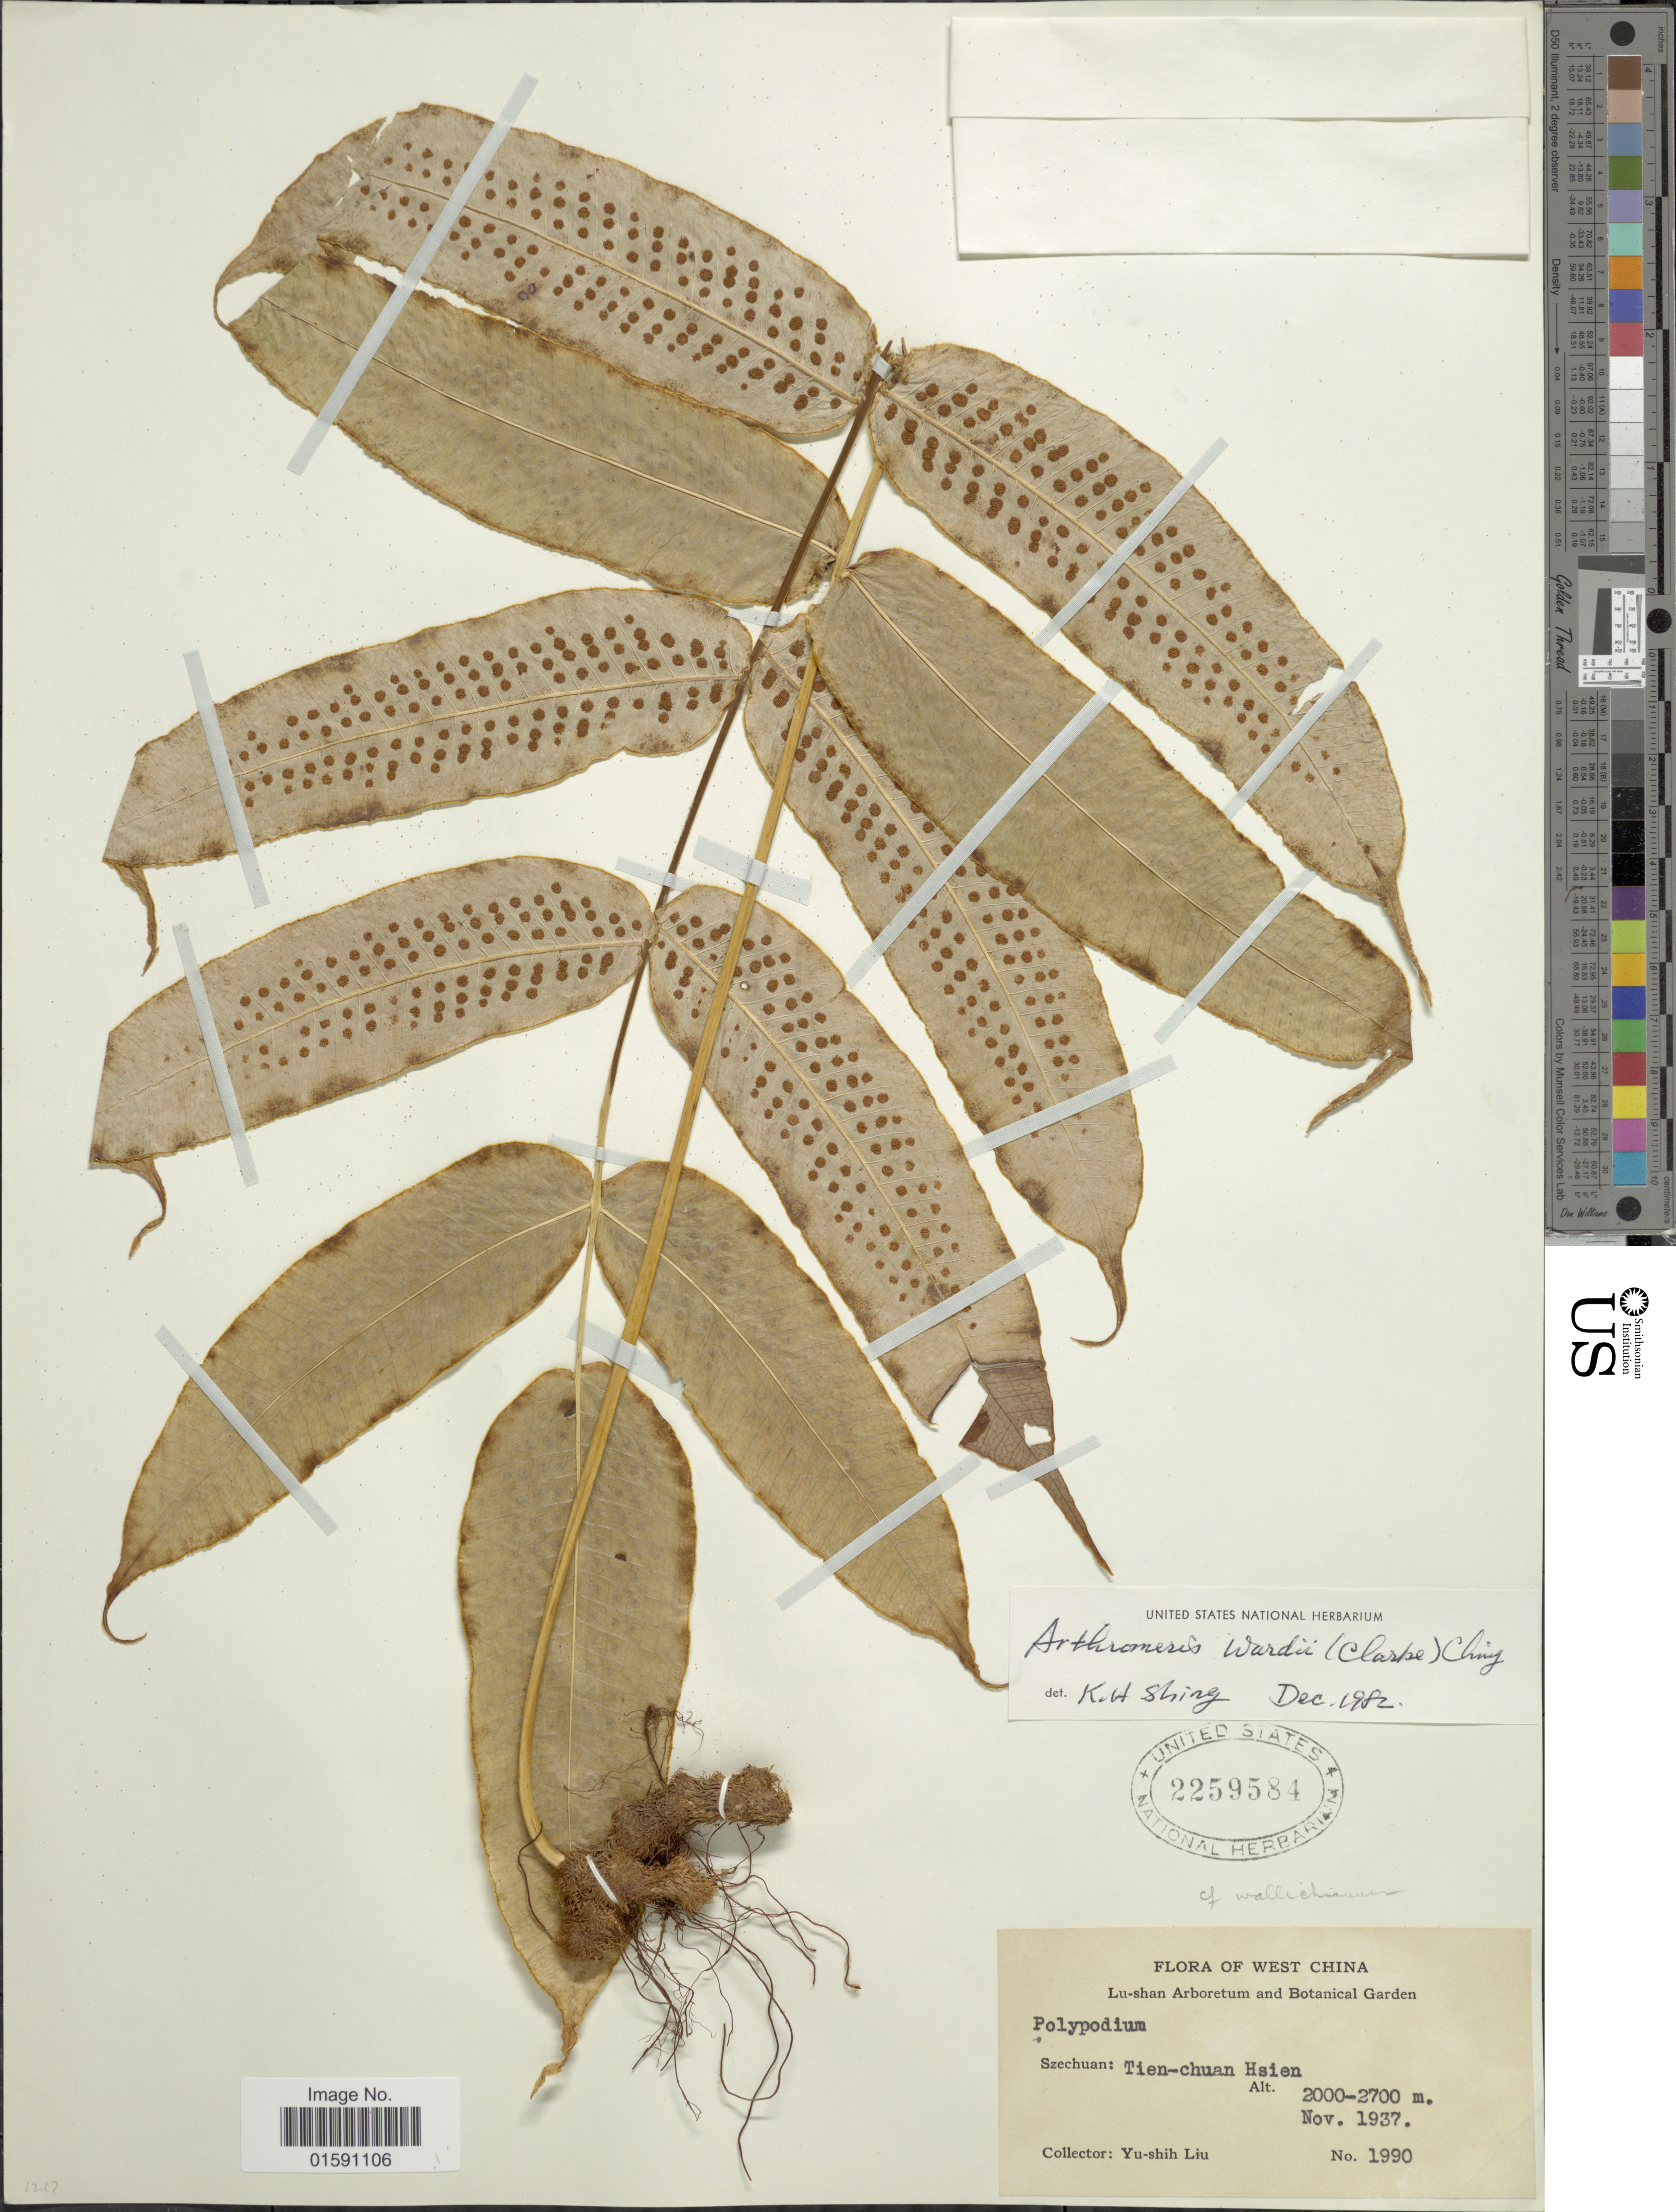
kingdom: Plantae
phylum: Tracheophyta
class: Polypodiopsida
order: Polypodiales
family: Polypodiaceae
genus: Arthromeris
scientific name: Arthromeris wardii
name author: (C.B. Clarke) Ching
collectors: Y.-S. Liu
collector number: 1990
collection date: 1937-11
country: China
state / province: Sichuan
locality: West China: Szechuan: Tsien-chuan Hsien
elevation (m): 2000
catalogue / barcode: US 2259584